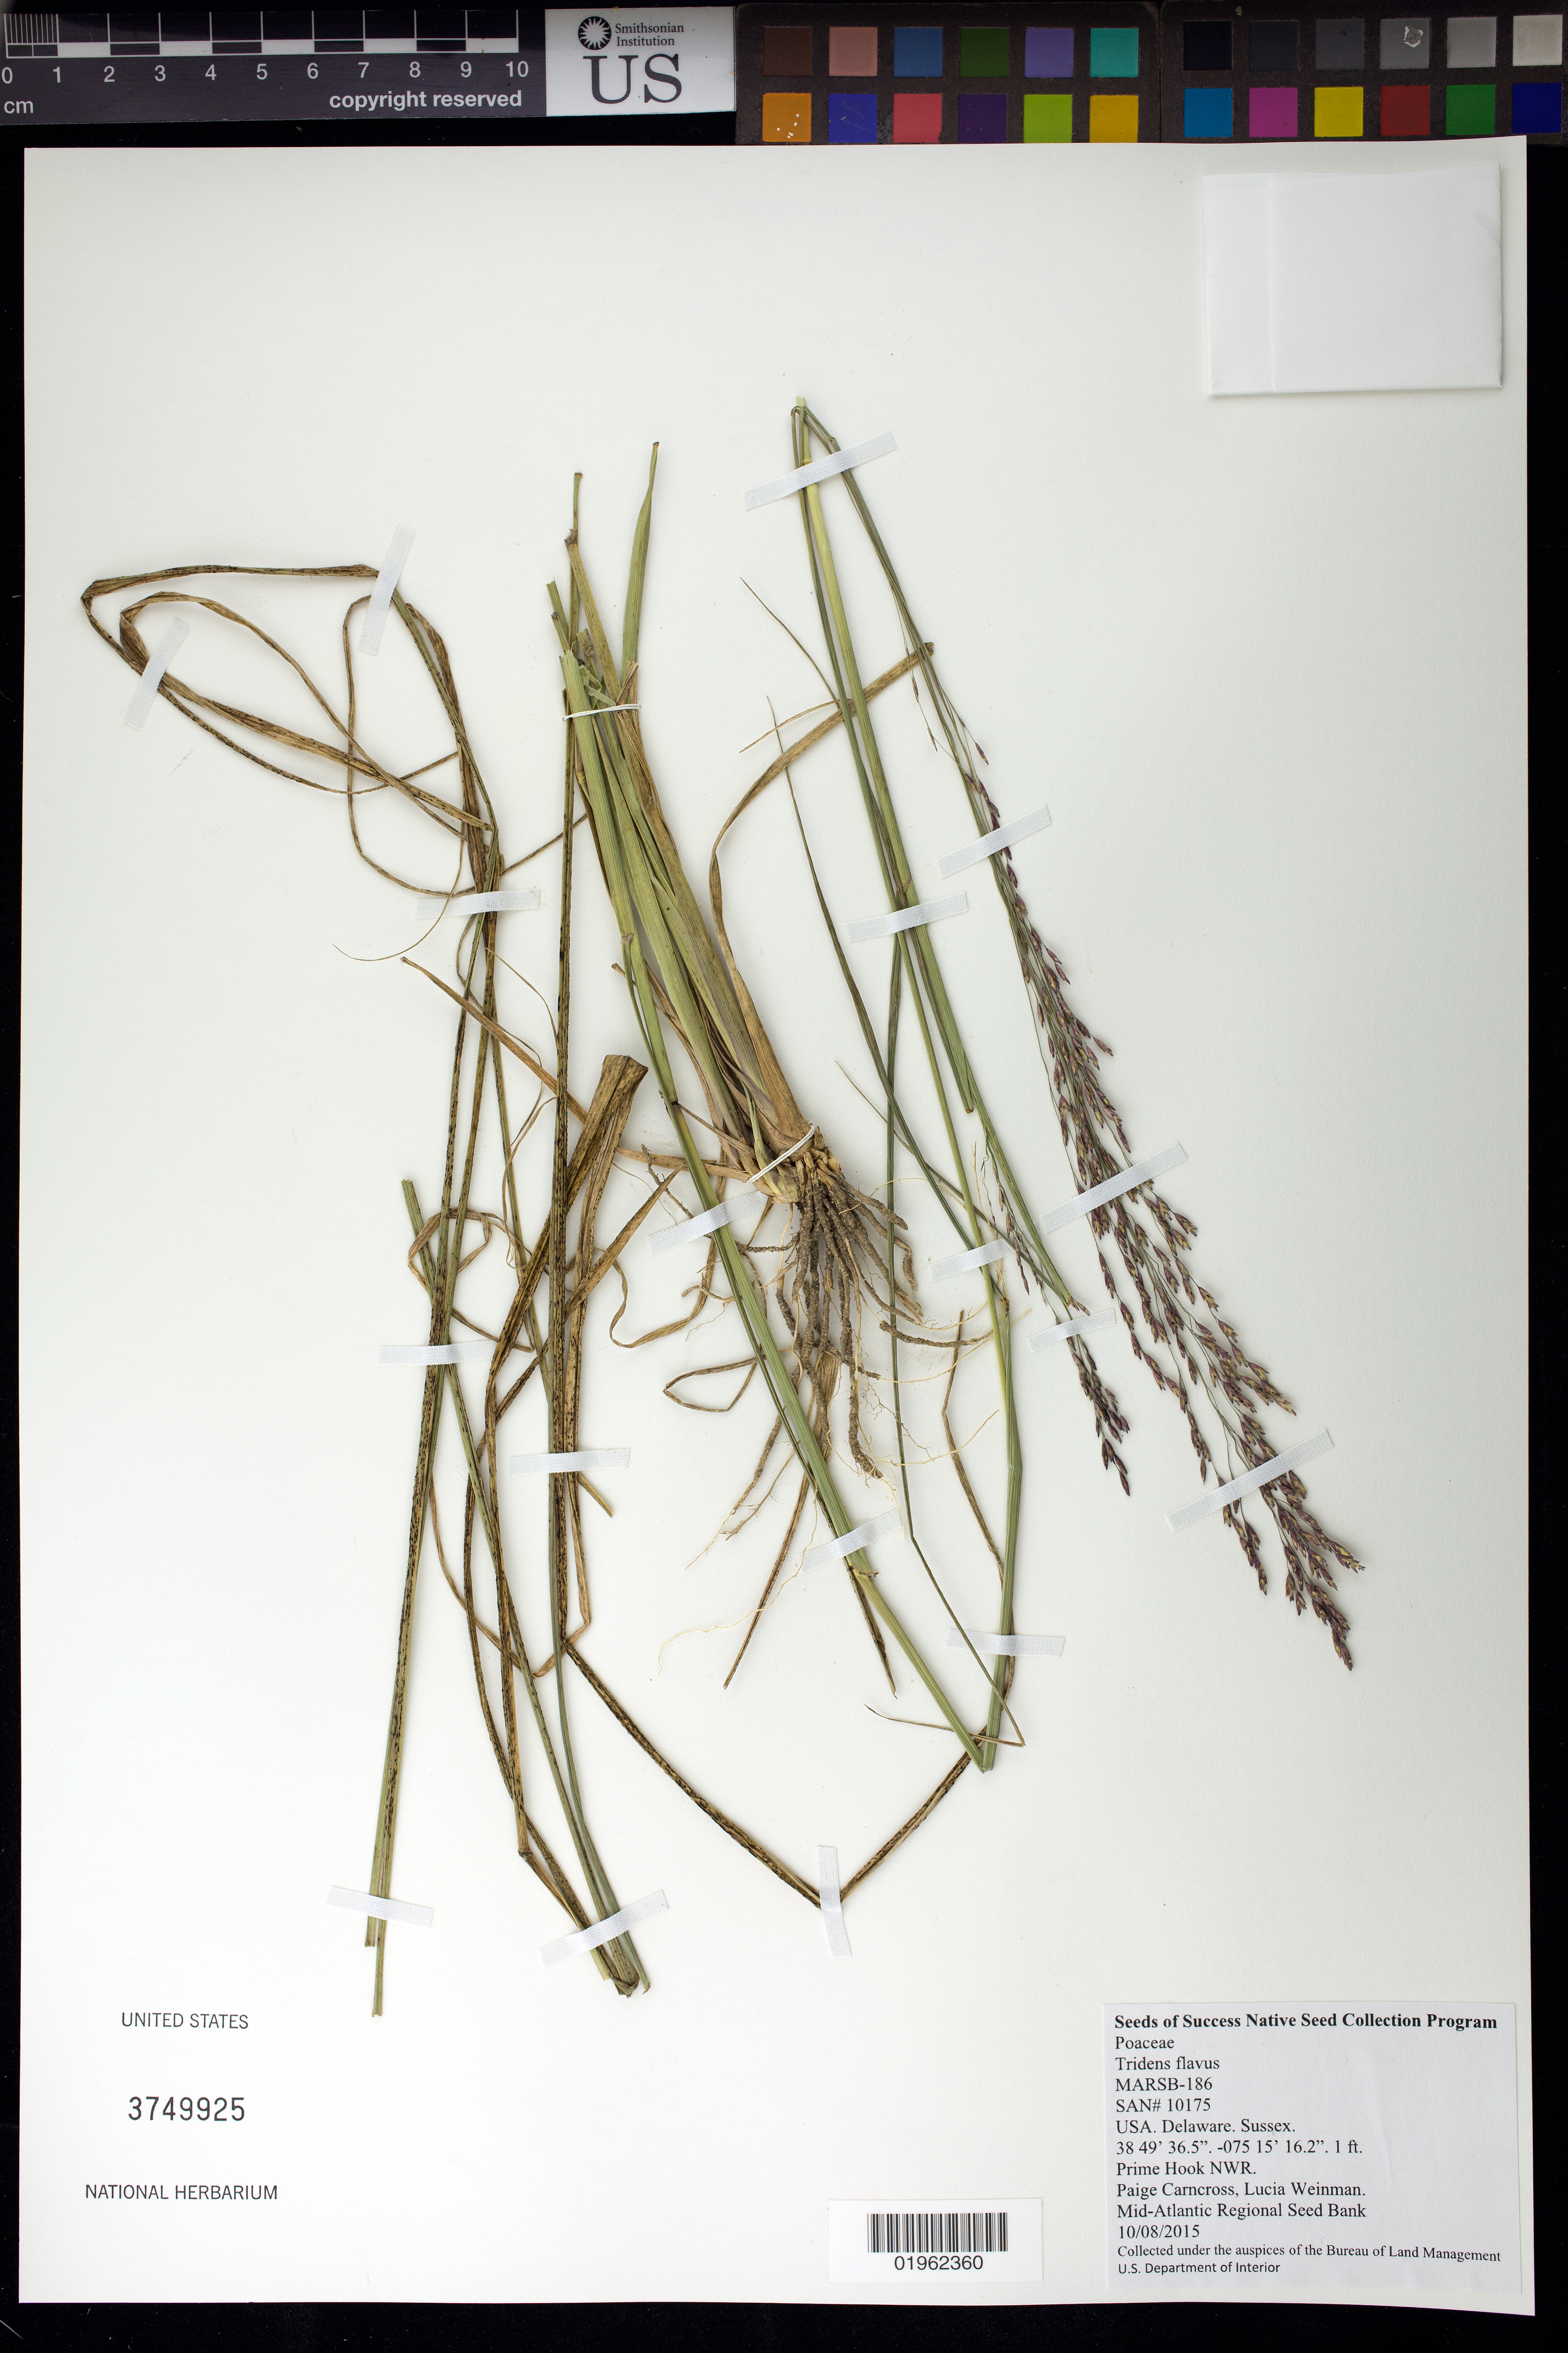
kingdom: Plantae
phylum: Tracheophyta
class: Liliopsida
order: Poales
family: Poaceae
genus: Tridens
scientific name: Tridens flavus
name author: (L.) Hitchc.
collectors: P. Carncross, L. Weinman & C. Holmes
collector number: MARSB-186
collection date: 2015-10-08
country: United States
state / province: Delaware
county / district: Sussex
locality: Prime Hook National Wildlife Refuge, Field near maintenance yard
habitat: Northern & Central Ruderal Meadow & Shrubland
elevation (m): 0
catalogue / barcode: US 3749925